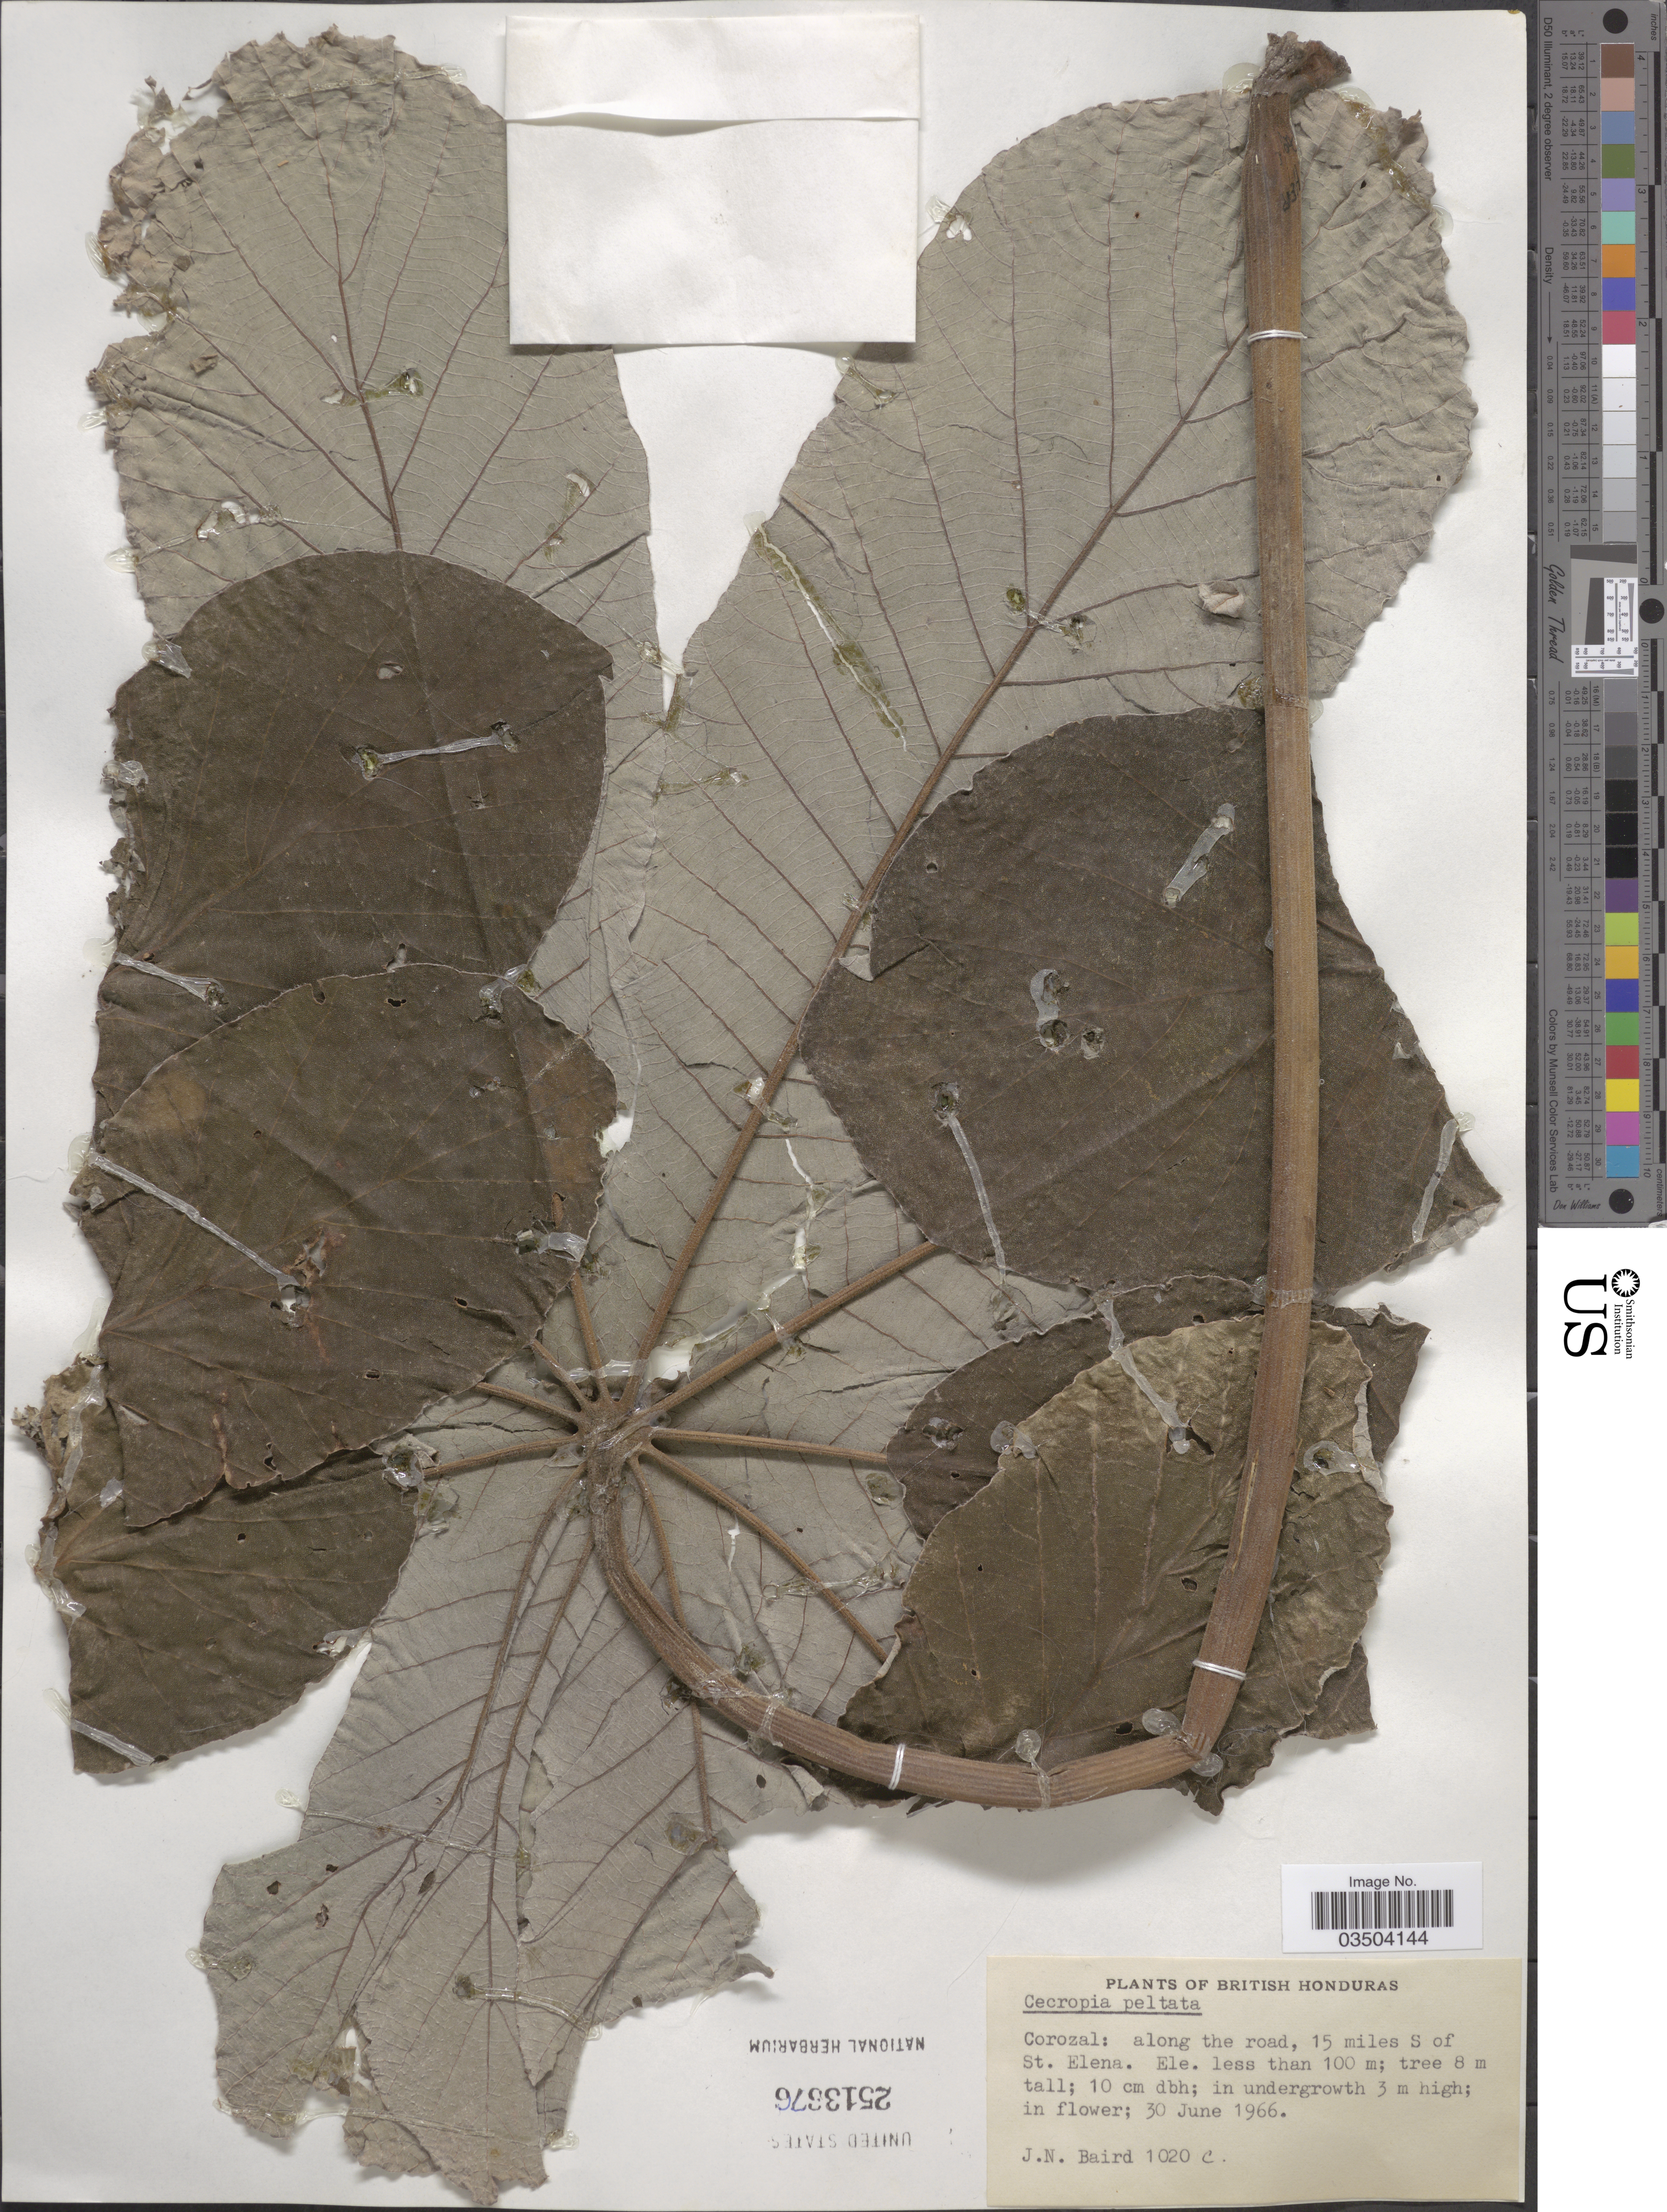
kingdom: Plantae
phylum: Tracheophyta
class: Magnoliopsida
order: Rosales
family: Urticaceae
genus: Cecropia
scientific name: Cecropia peltata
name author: L.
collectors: J. Baird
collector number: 1020c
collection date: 1966-06-30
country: Belize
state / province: Corozal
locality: British Honduras. Along the road, 15 miles S of St. Elena.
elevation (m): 100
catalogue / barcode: US 2513676